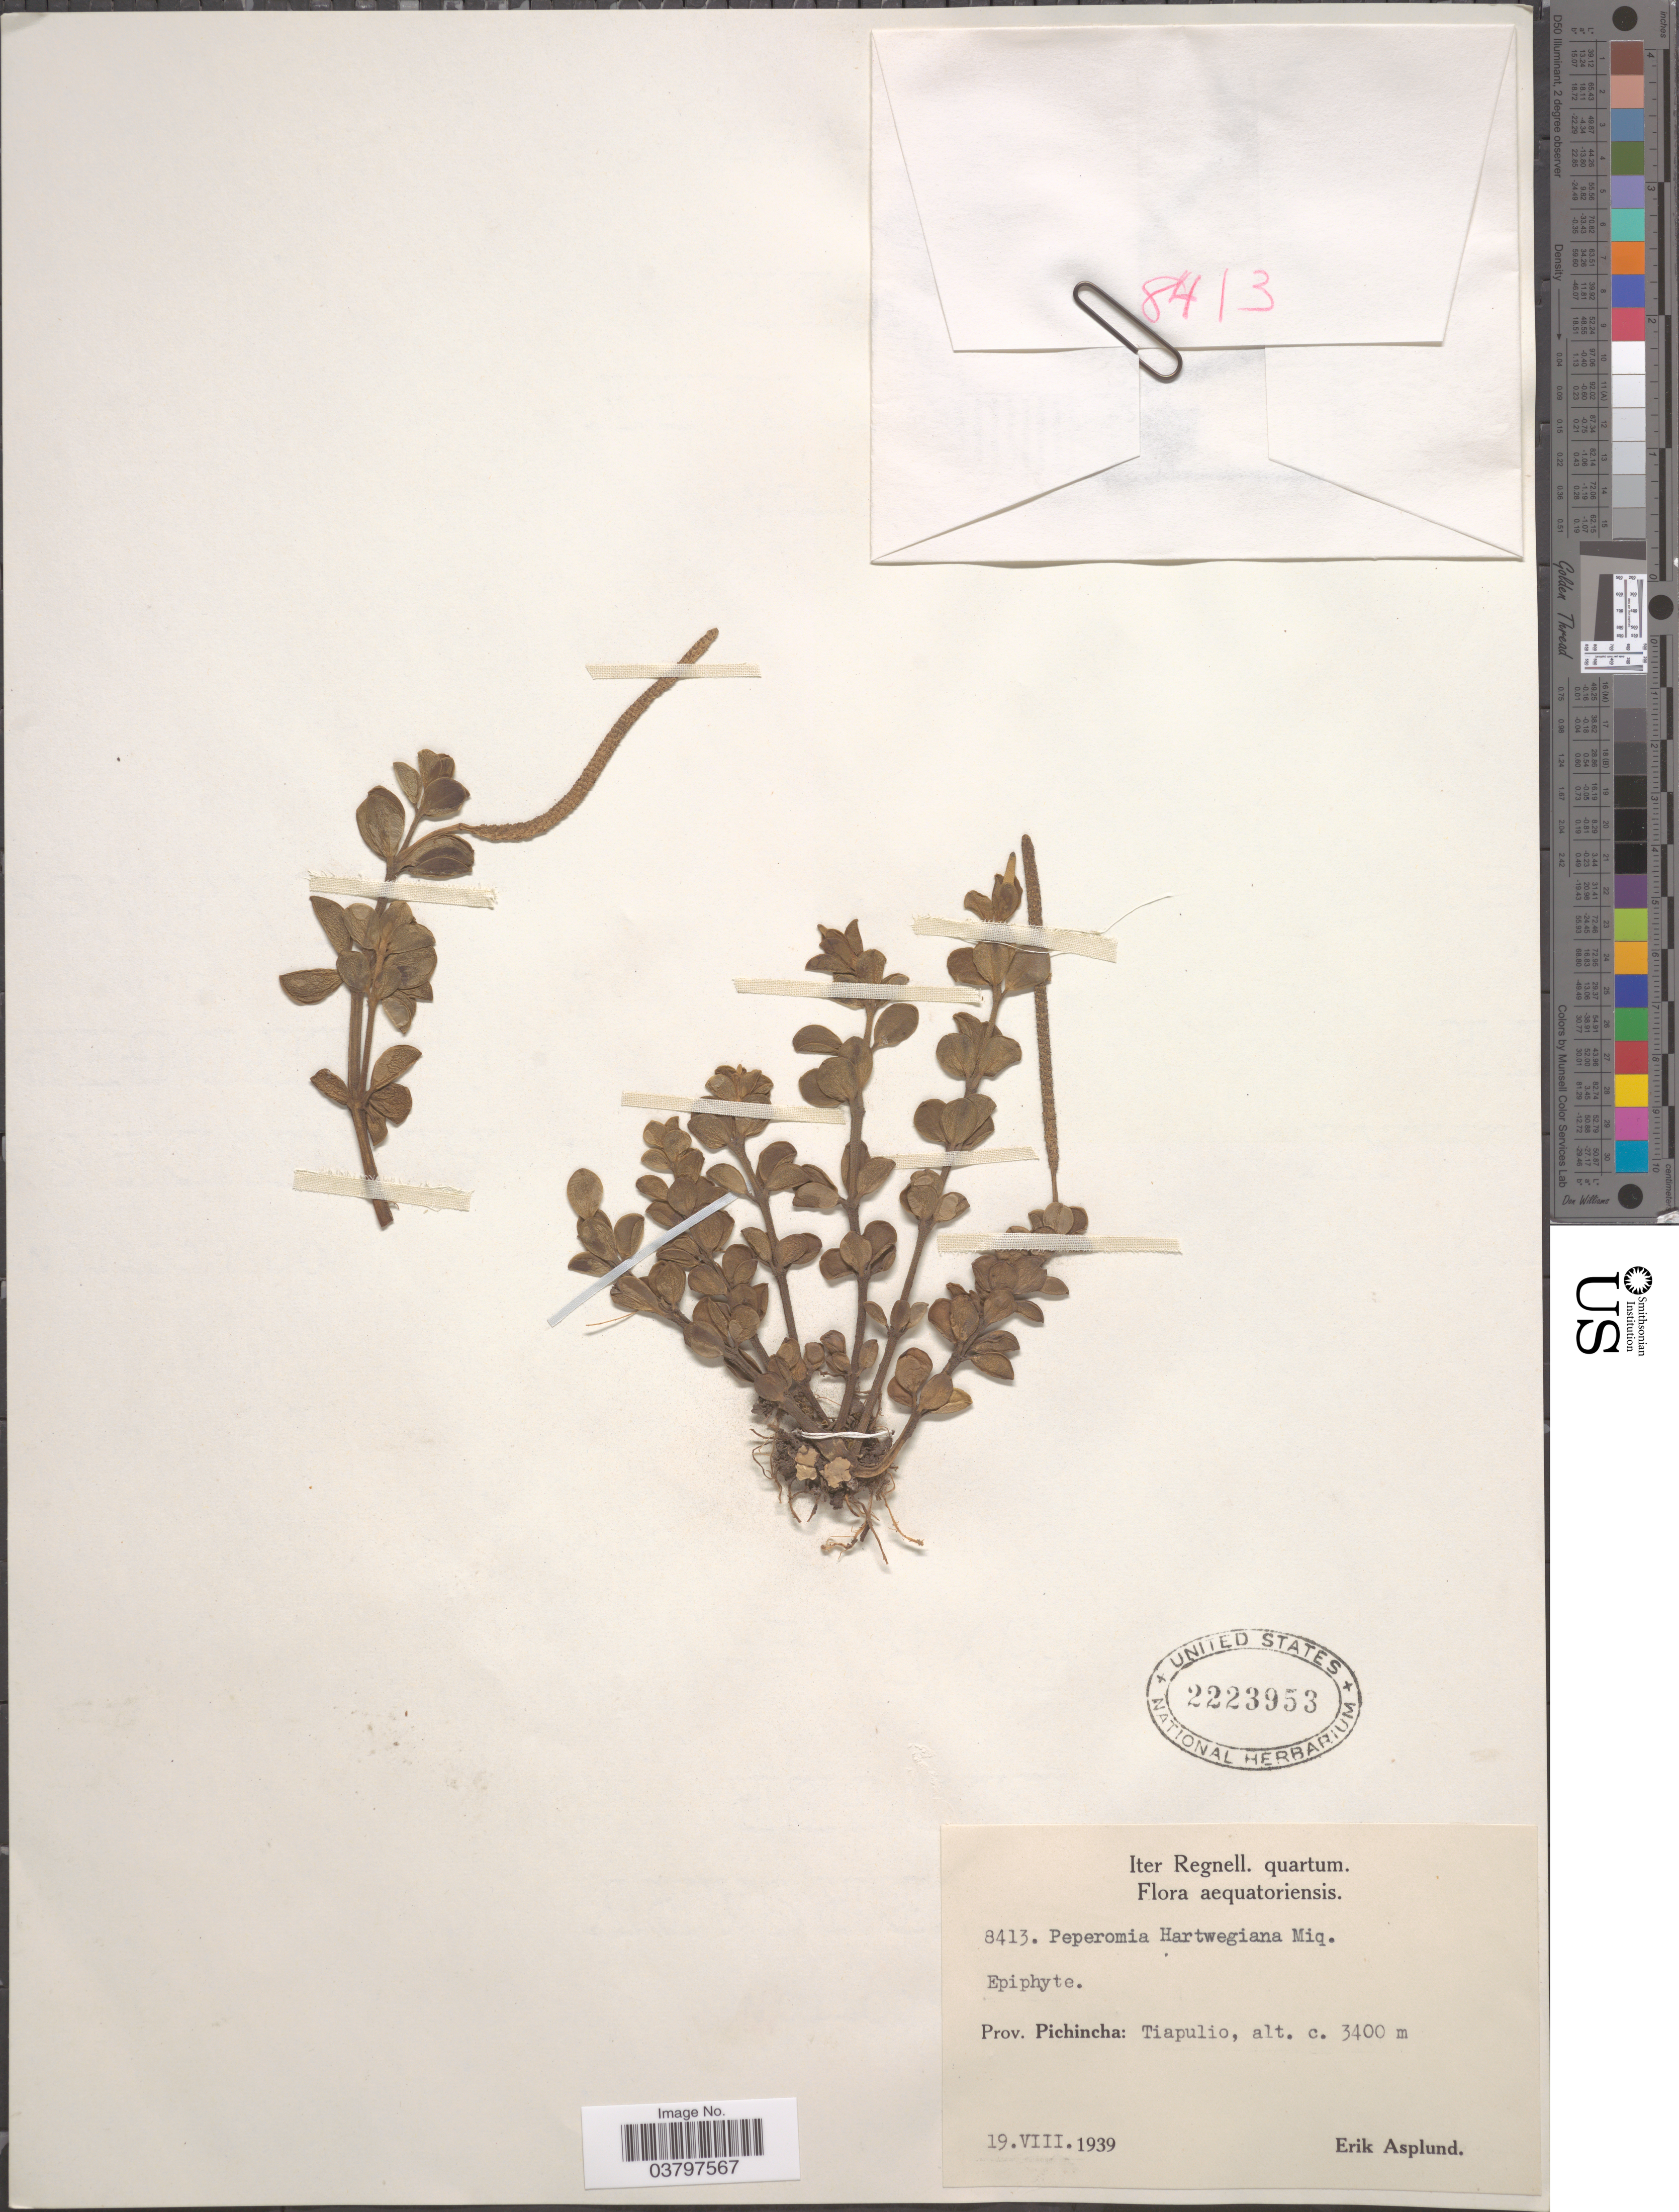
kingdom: Plantae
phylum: Tracheophyta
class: Magnoliopsida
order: Piperales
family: Piperaceae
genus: Peperomia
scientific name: Peperomia hartwegiana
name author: Miq.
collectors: E. Asplund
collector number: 8413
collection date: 1939-08-19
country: Ecuador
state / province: Pichincha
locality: Tiapulio.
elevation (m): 3400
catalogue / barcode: US 2223953